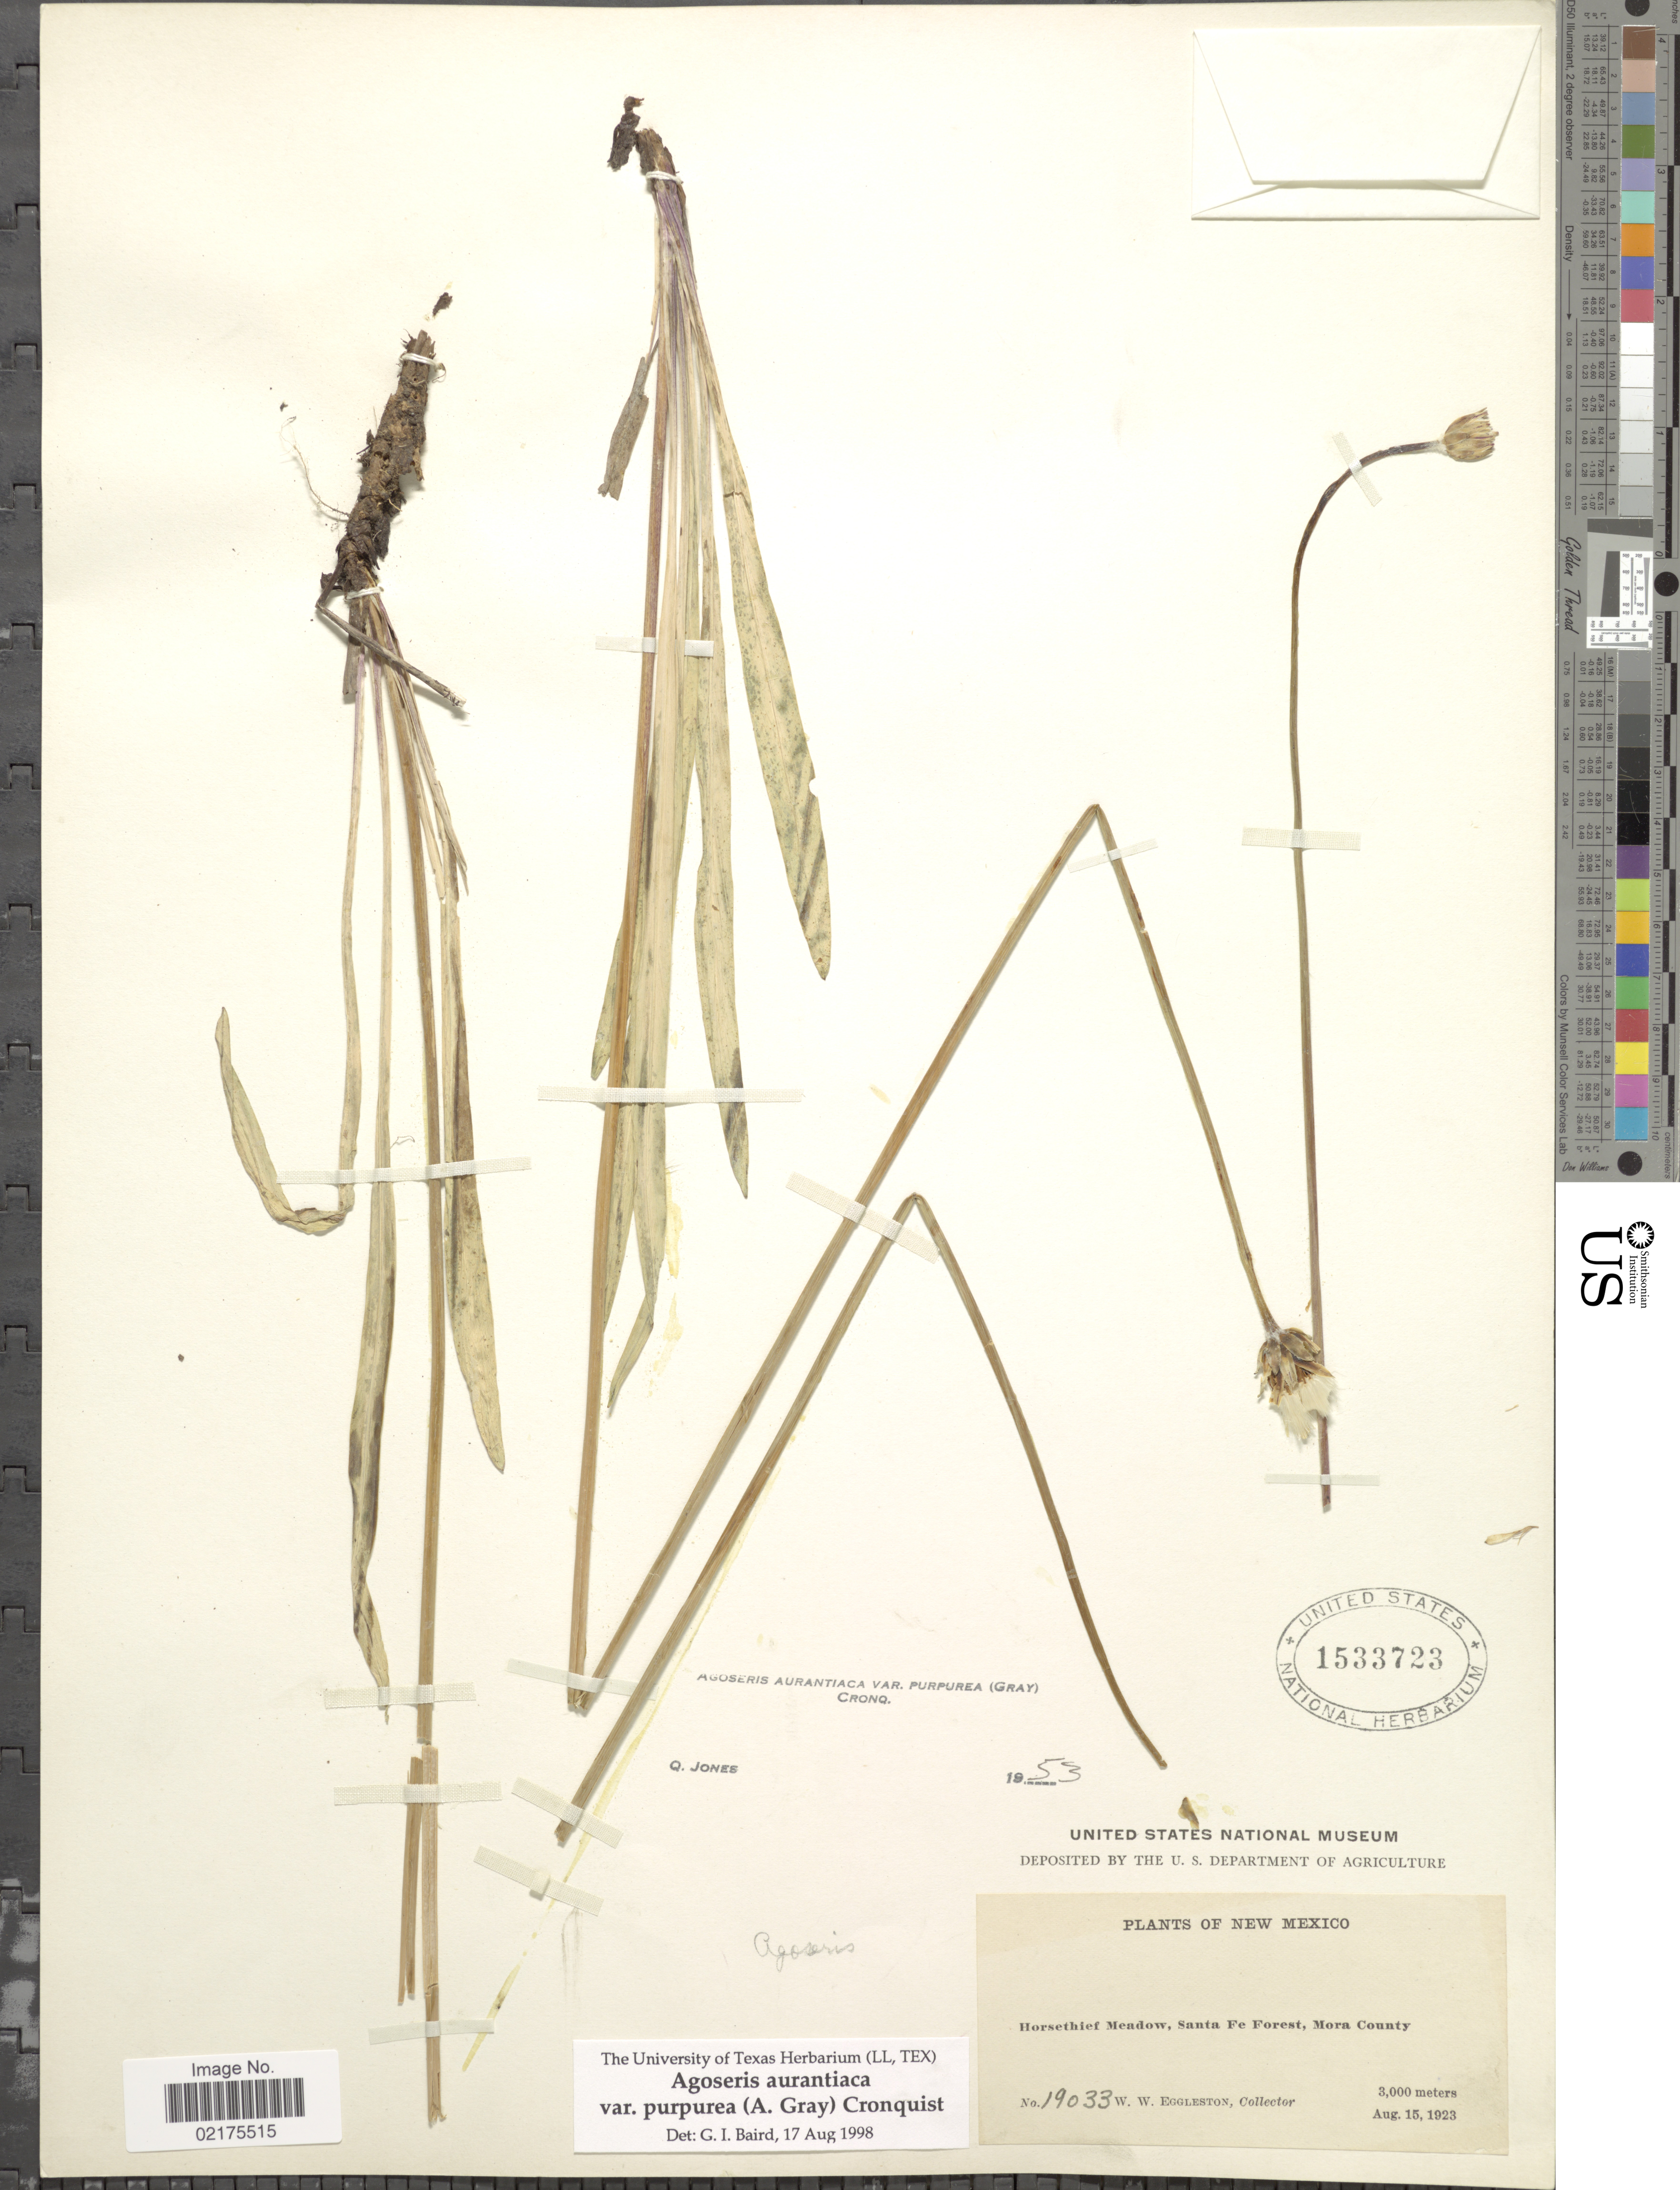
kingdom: Plantae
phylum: Tracheophyta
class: Magnoliopsida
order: Asterales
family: Asteraceae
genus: Agoseris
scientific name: Agoseris aurantiaca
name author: (Hook.) Greene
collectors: W. W. Eggleston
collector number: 19033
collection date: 1923-08-15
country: United States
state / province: New Mexico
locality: Horsethief Meadow, Santa Fe Forest, Mora County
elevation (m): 3000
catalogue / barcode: US 1533923